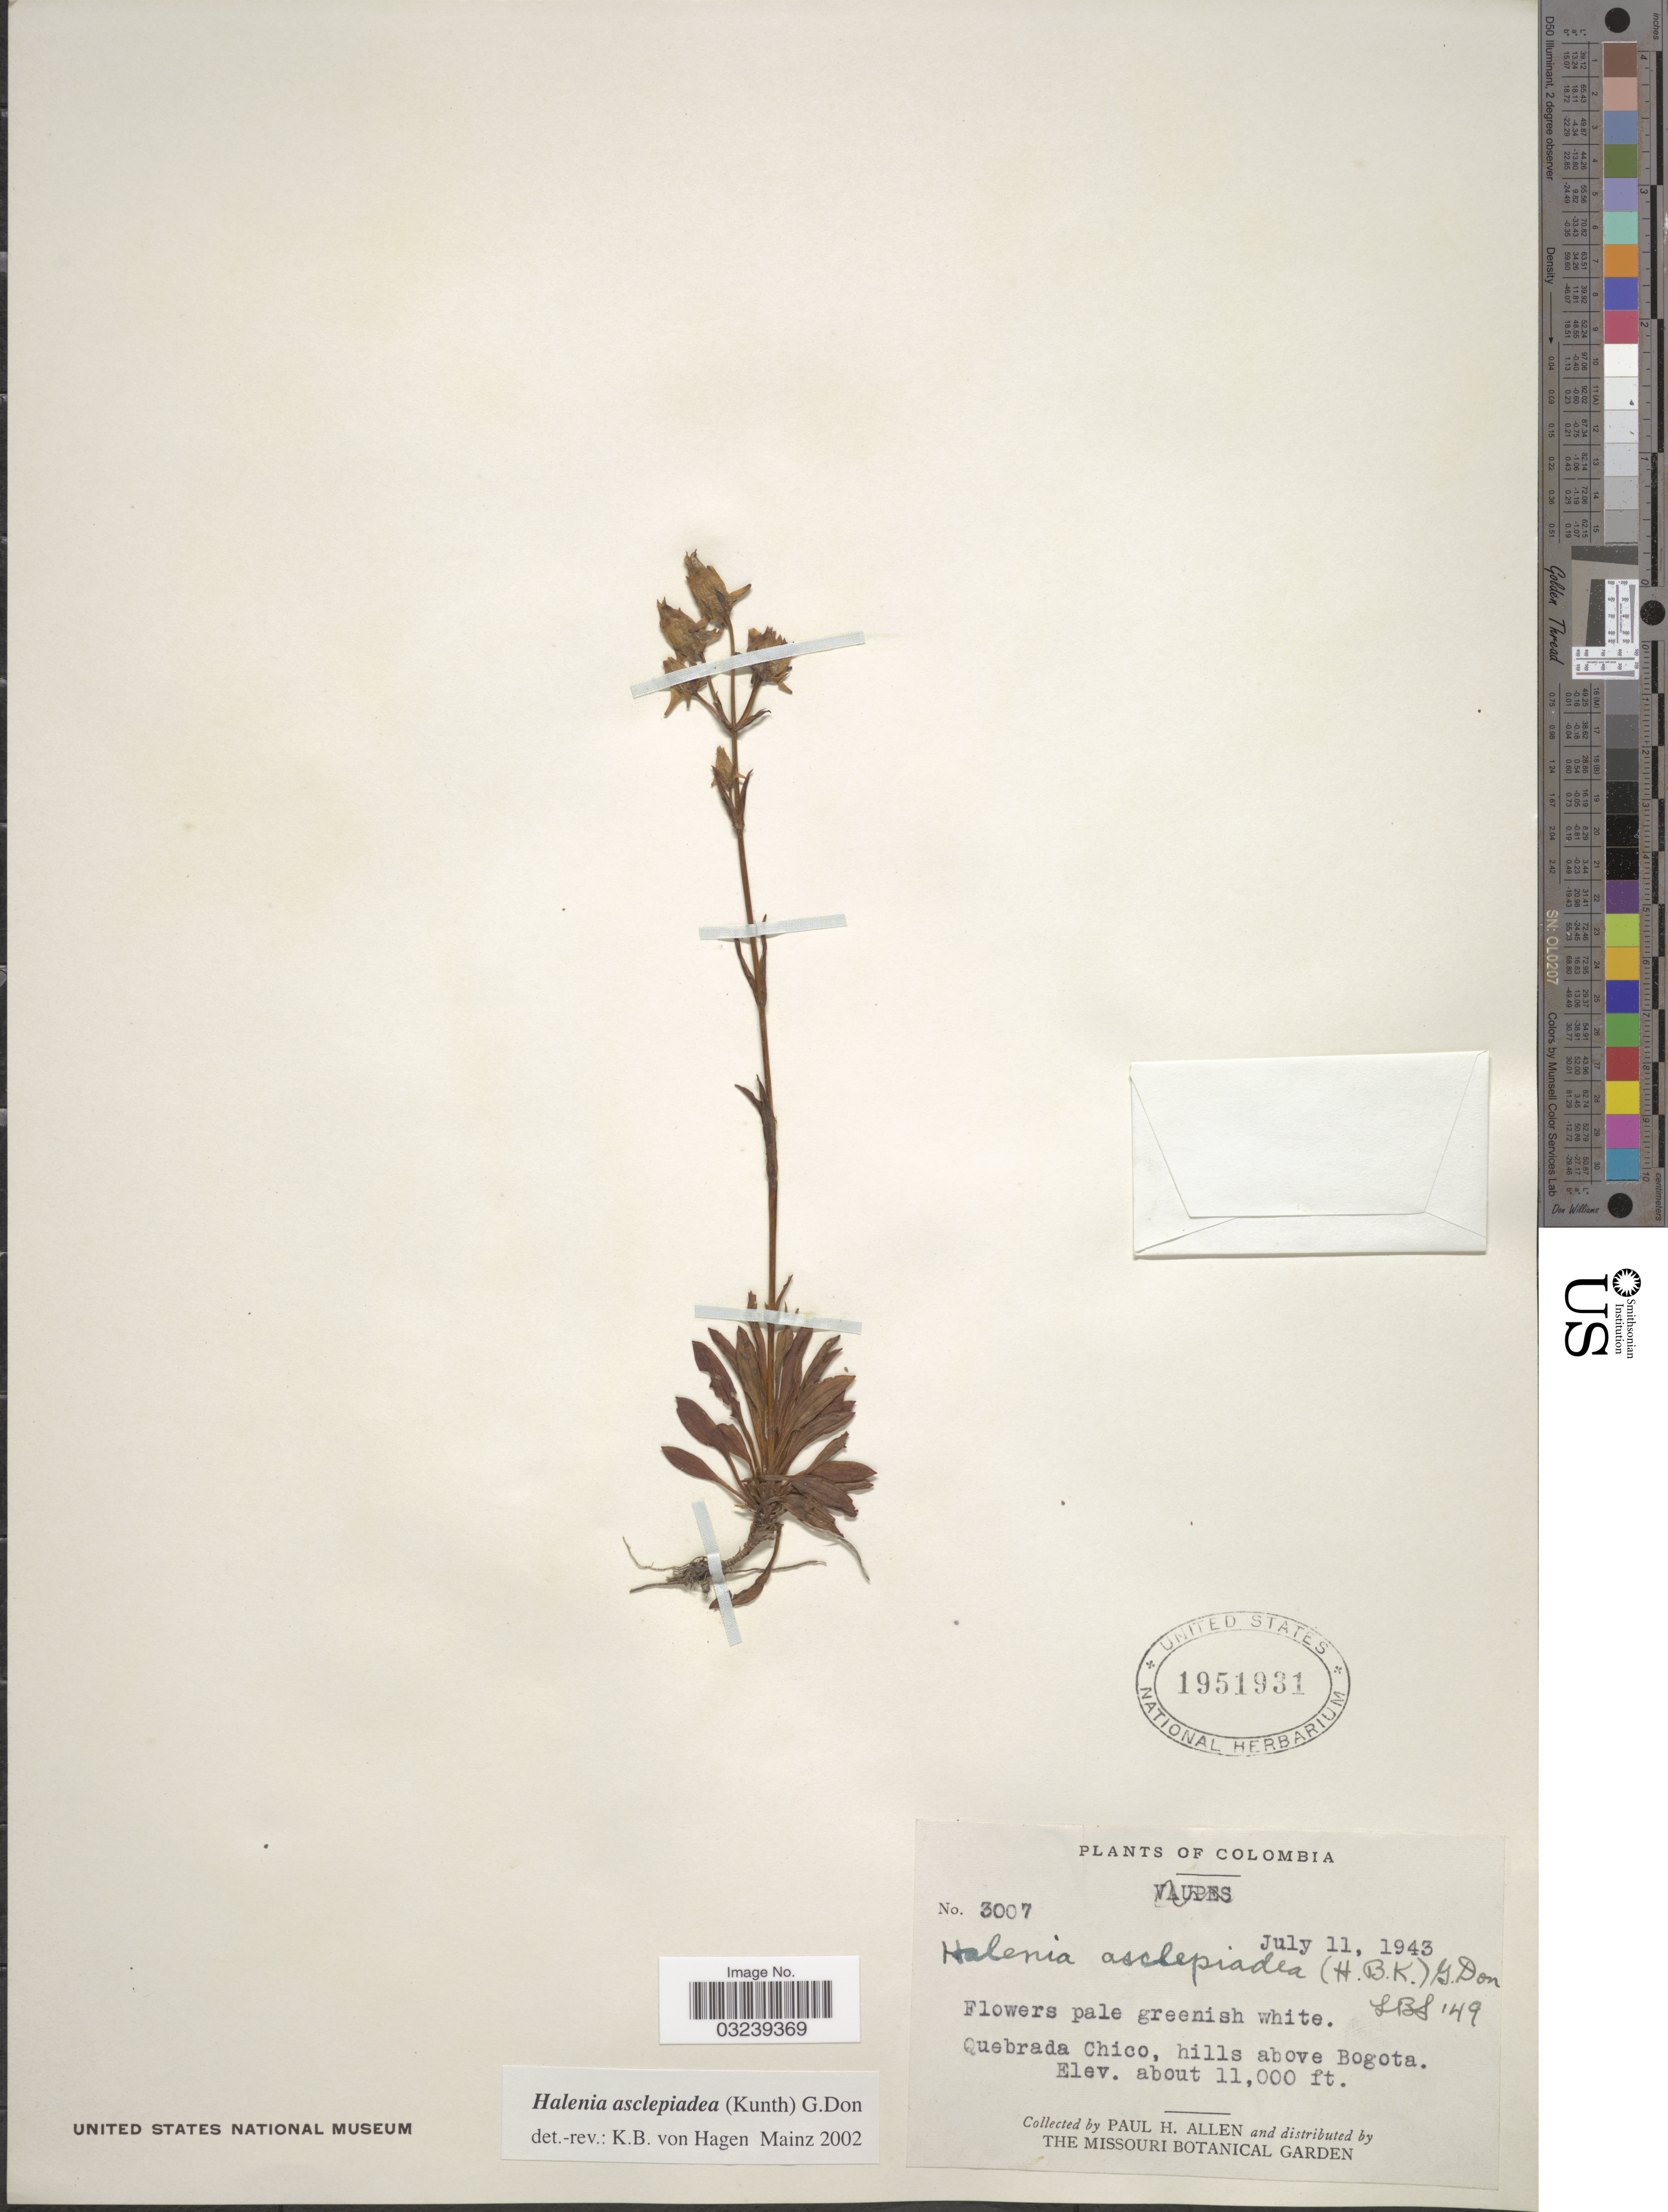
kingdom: Plantae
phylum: Tracheophyta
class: Magnoliopsida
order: Gentianales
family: Gentianaceae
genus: Halenia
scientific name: Halenia asclepiadea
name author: (Kunth) G. Don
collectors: P. H. Allen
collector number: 3007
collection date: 1943-07-11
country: Colombia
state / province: Bogota D.C.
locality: Quebrada Chico, hills above Bogota.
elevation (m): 3353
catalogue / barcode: US 1951931